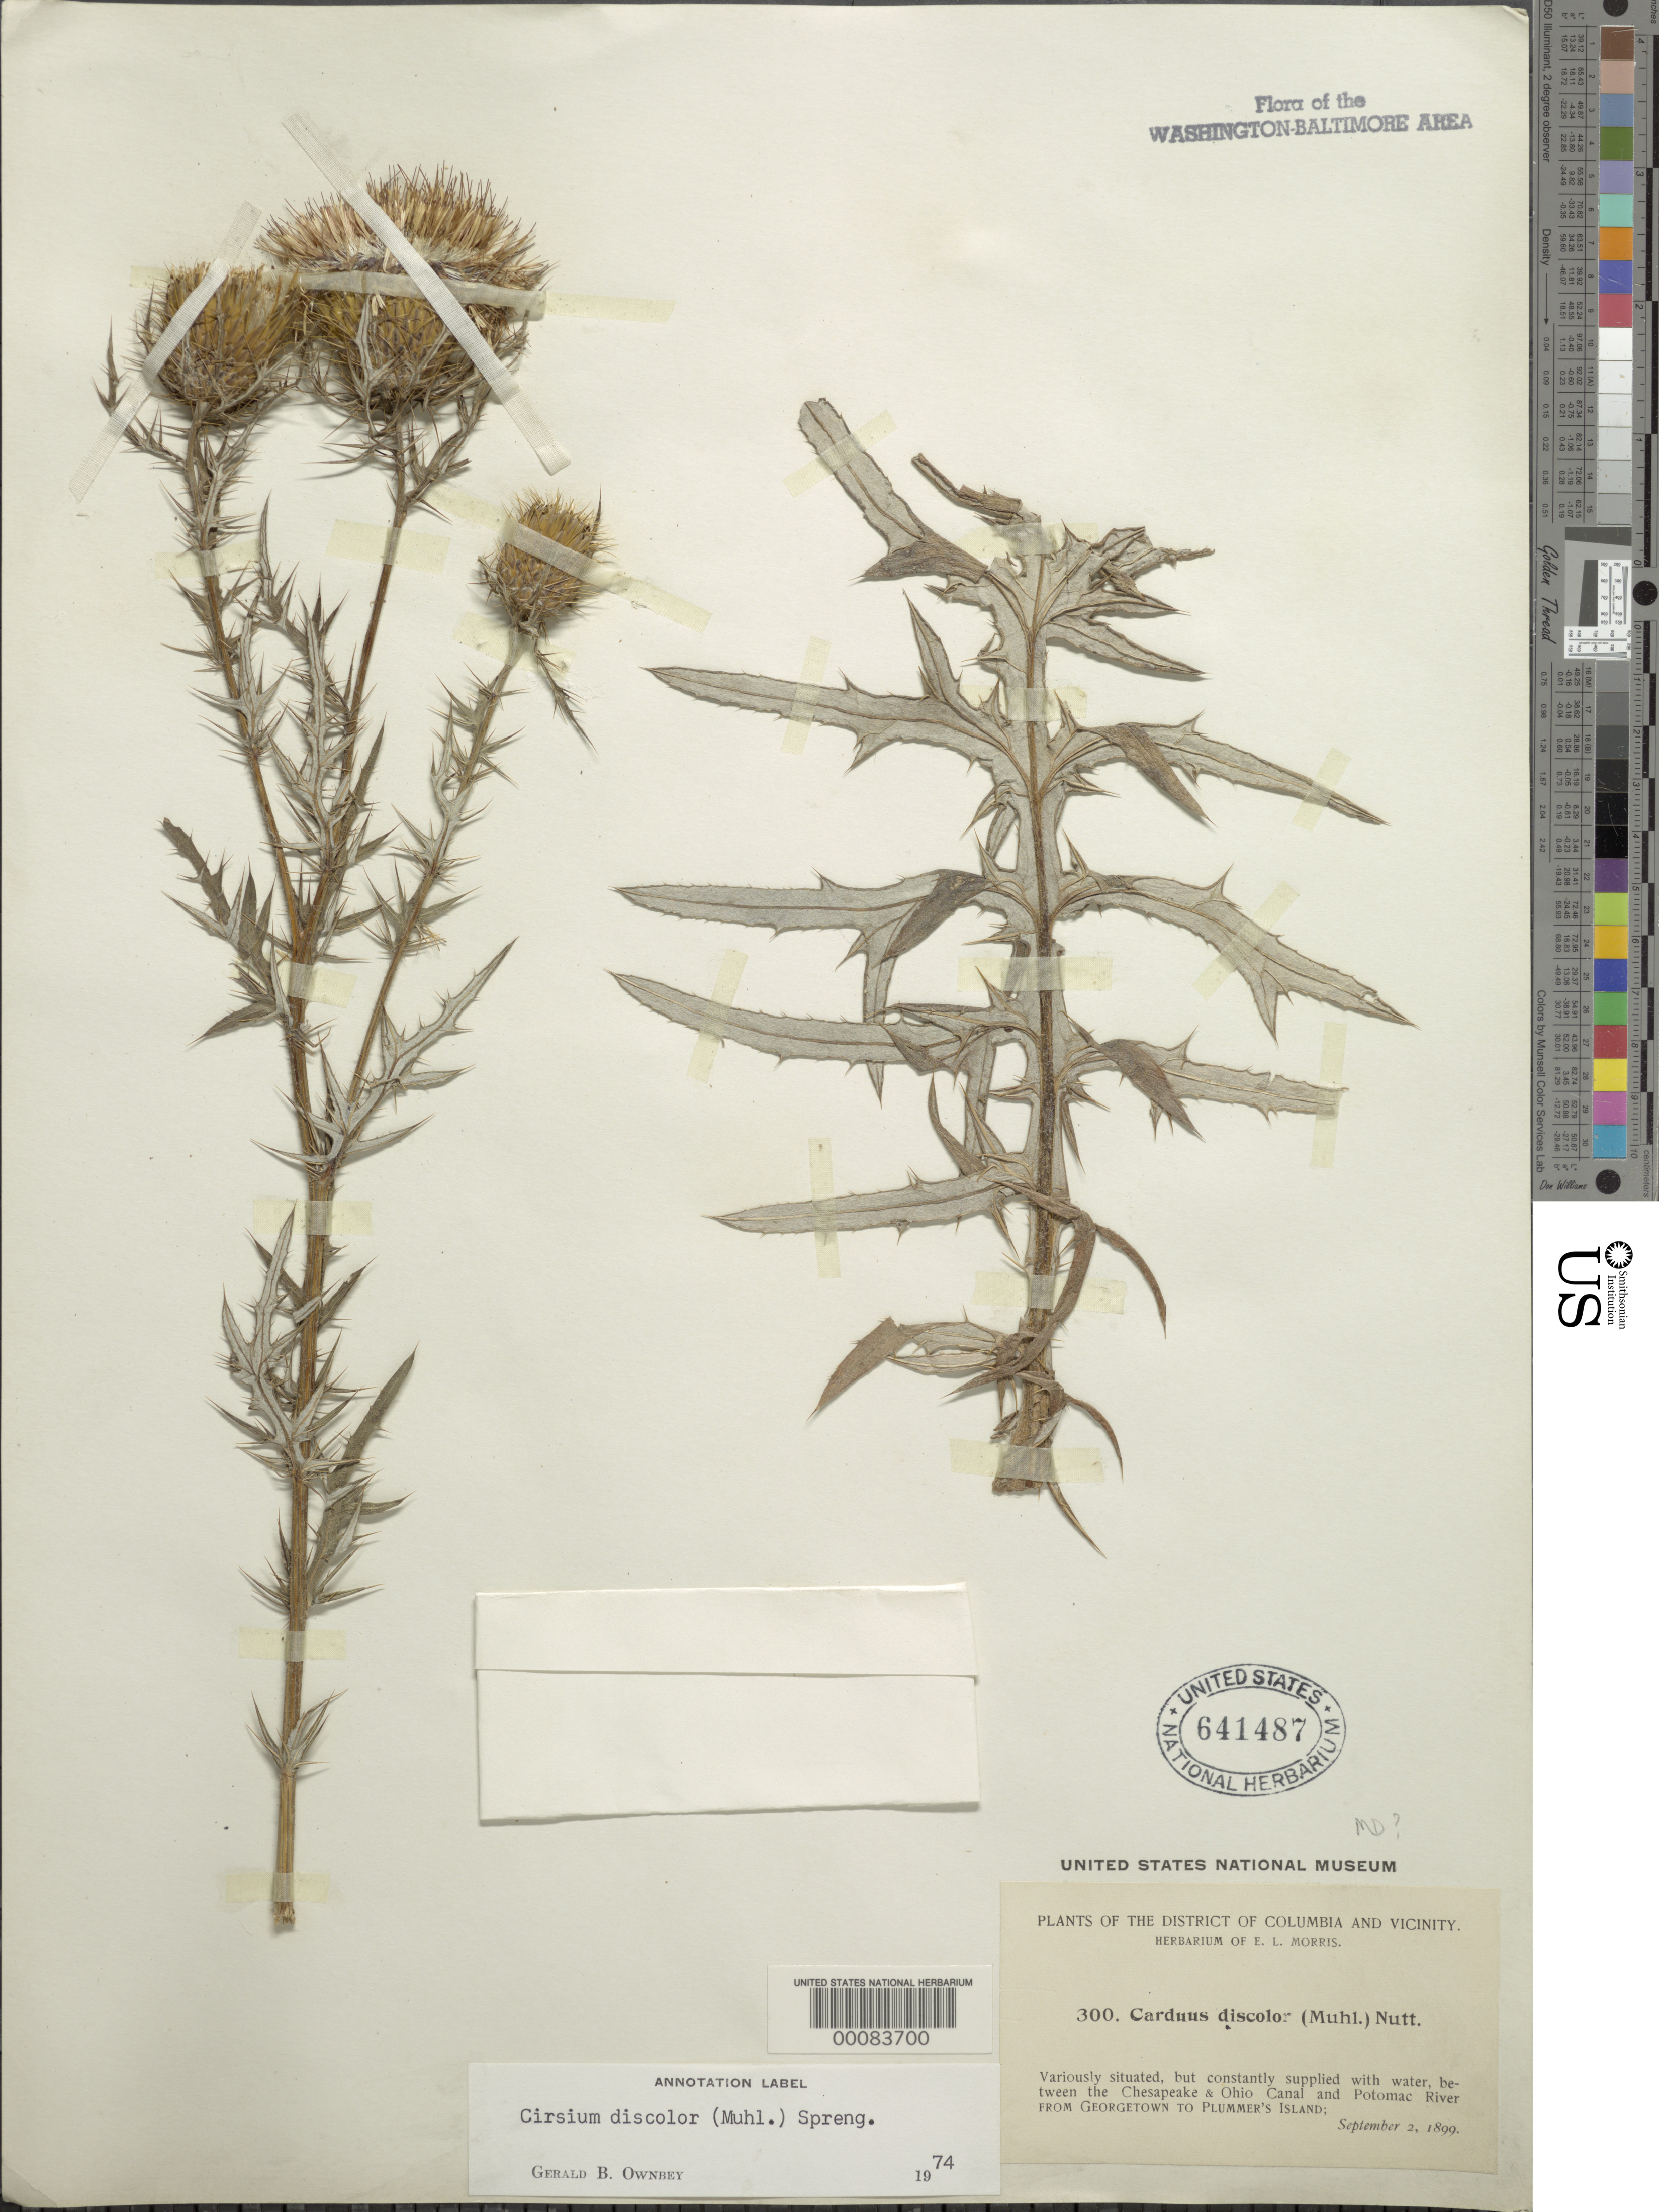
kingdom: Plantae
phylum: Tracheophyta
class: Magnoliopsida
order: Asterales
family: Asteraceae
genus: Cirsium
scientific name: Cirsium discolor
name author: (Muhl. ex Willd.) Spreng.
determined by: Ownbey, G. B.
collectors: E. L. Morris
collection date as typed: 02 Sep 1899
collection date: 1899-09-02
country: United States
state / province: Maryland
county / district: Montgomery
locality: between the Canal and River from Georgetown to Plummers Island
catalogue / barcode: US 641487